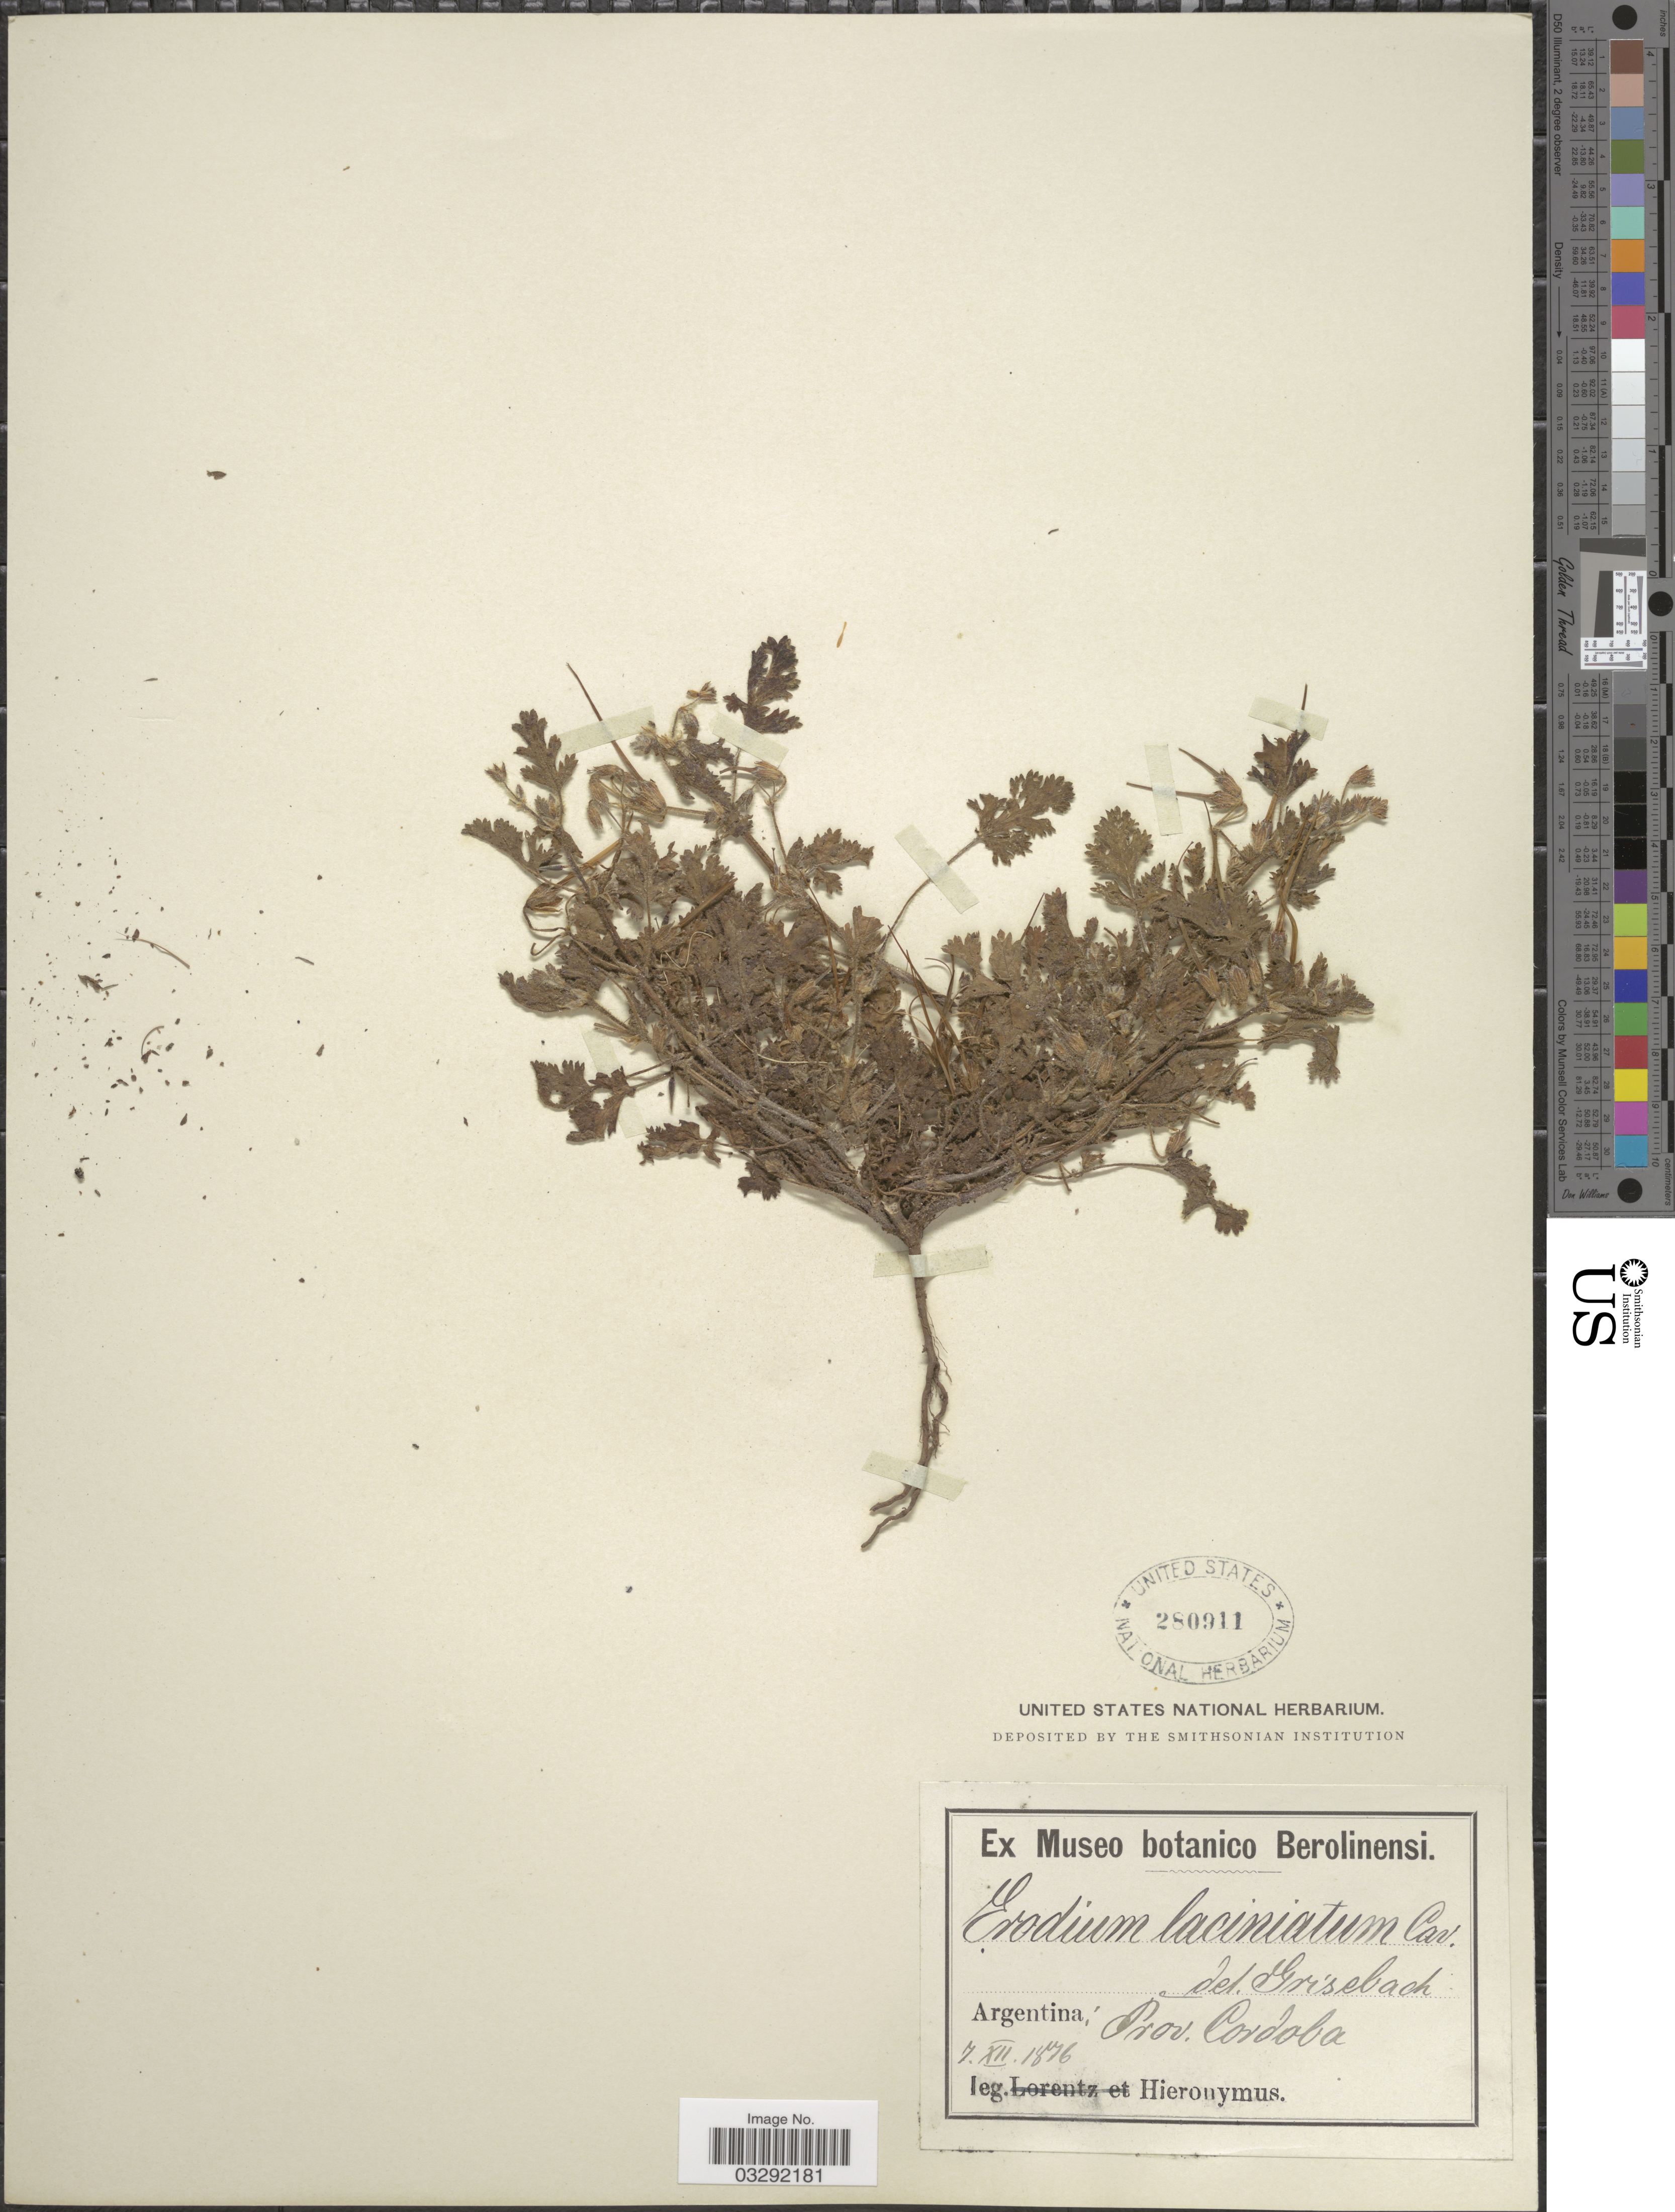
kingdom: Plantae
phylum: Tracheophyta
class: Magnoliopsida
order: Geraniales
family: Geraniaceae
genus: Erodium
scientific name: Erodium geoides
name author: A. St.-Hil.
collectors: -. Hieronymus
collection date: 1876-12-07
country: Argentina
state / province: Cordoba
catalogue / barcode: US 280911